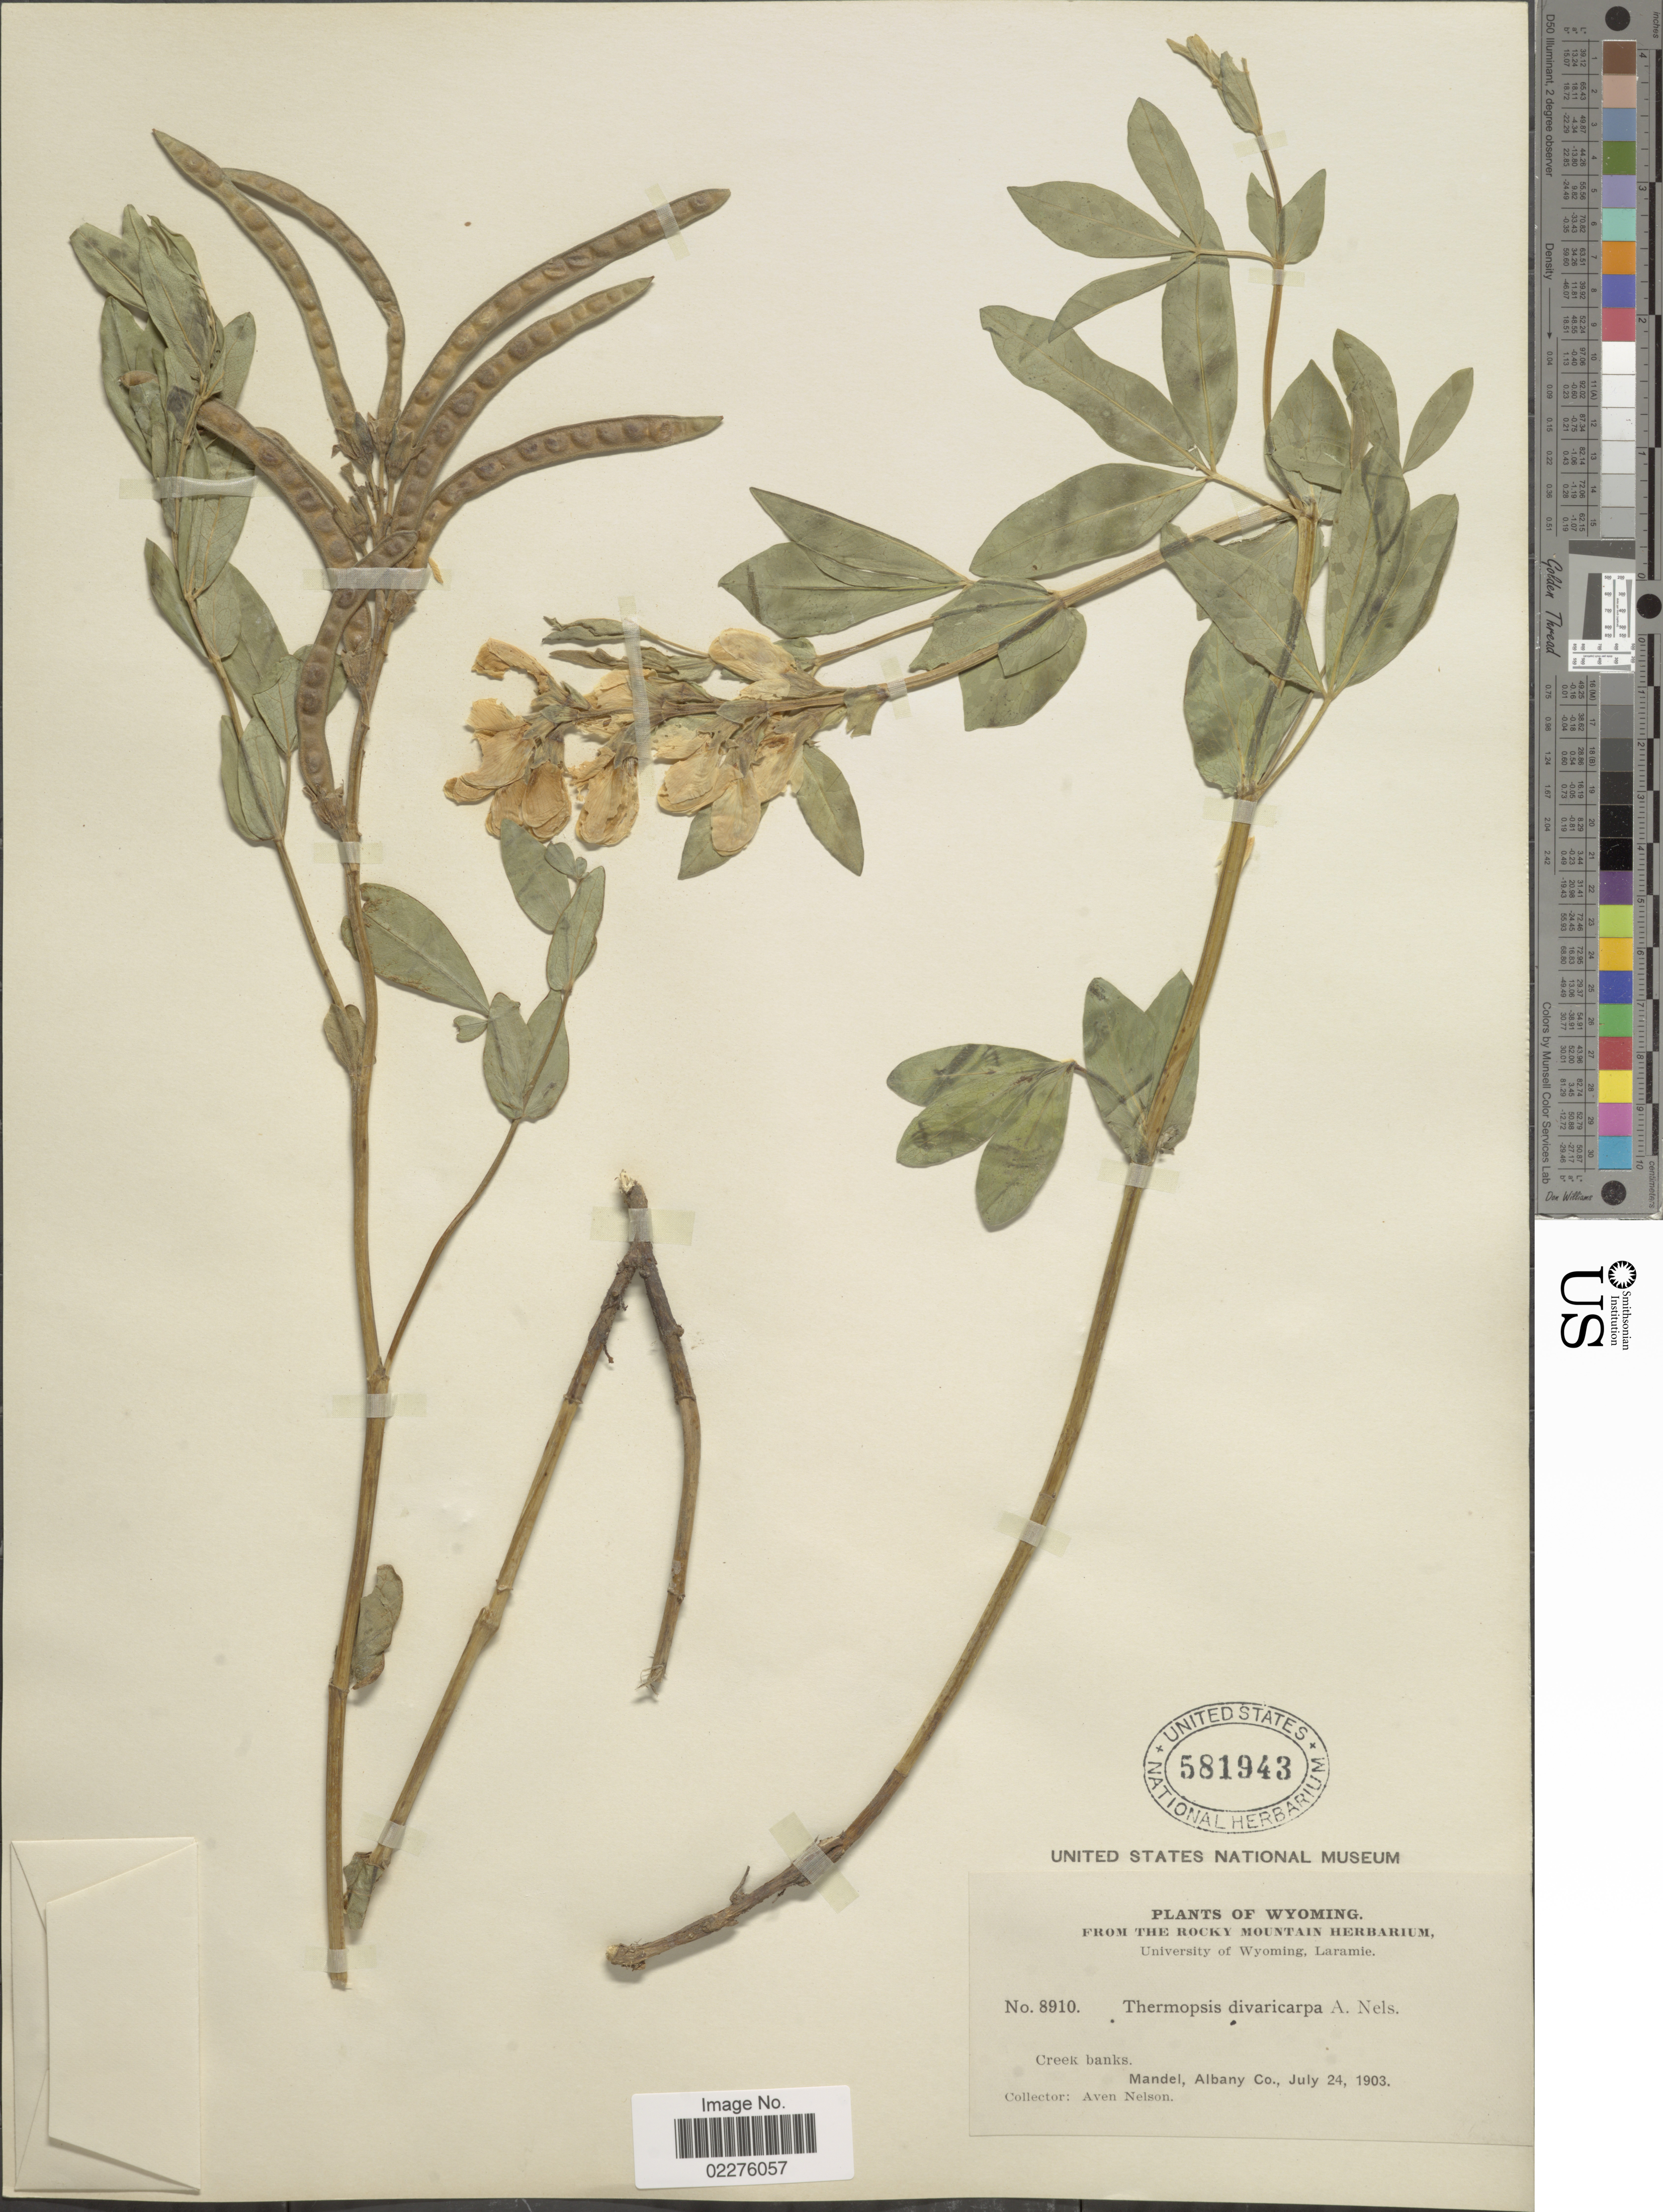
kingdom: Plantae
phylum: Tracheophyta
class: Magnoliopsida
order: Fabales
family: Fabaceae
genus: Thermopsis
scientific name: Thermopsis divaricarpa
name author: A. Nelson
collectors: A. Nelson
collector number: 8910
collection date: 1903-07-24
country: United States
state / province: Wyoming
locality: Creek banks. Mandel, Albany Co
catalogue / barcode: US 581943